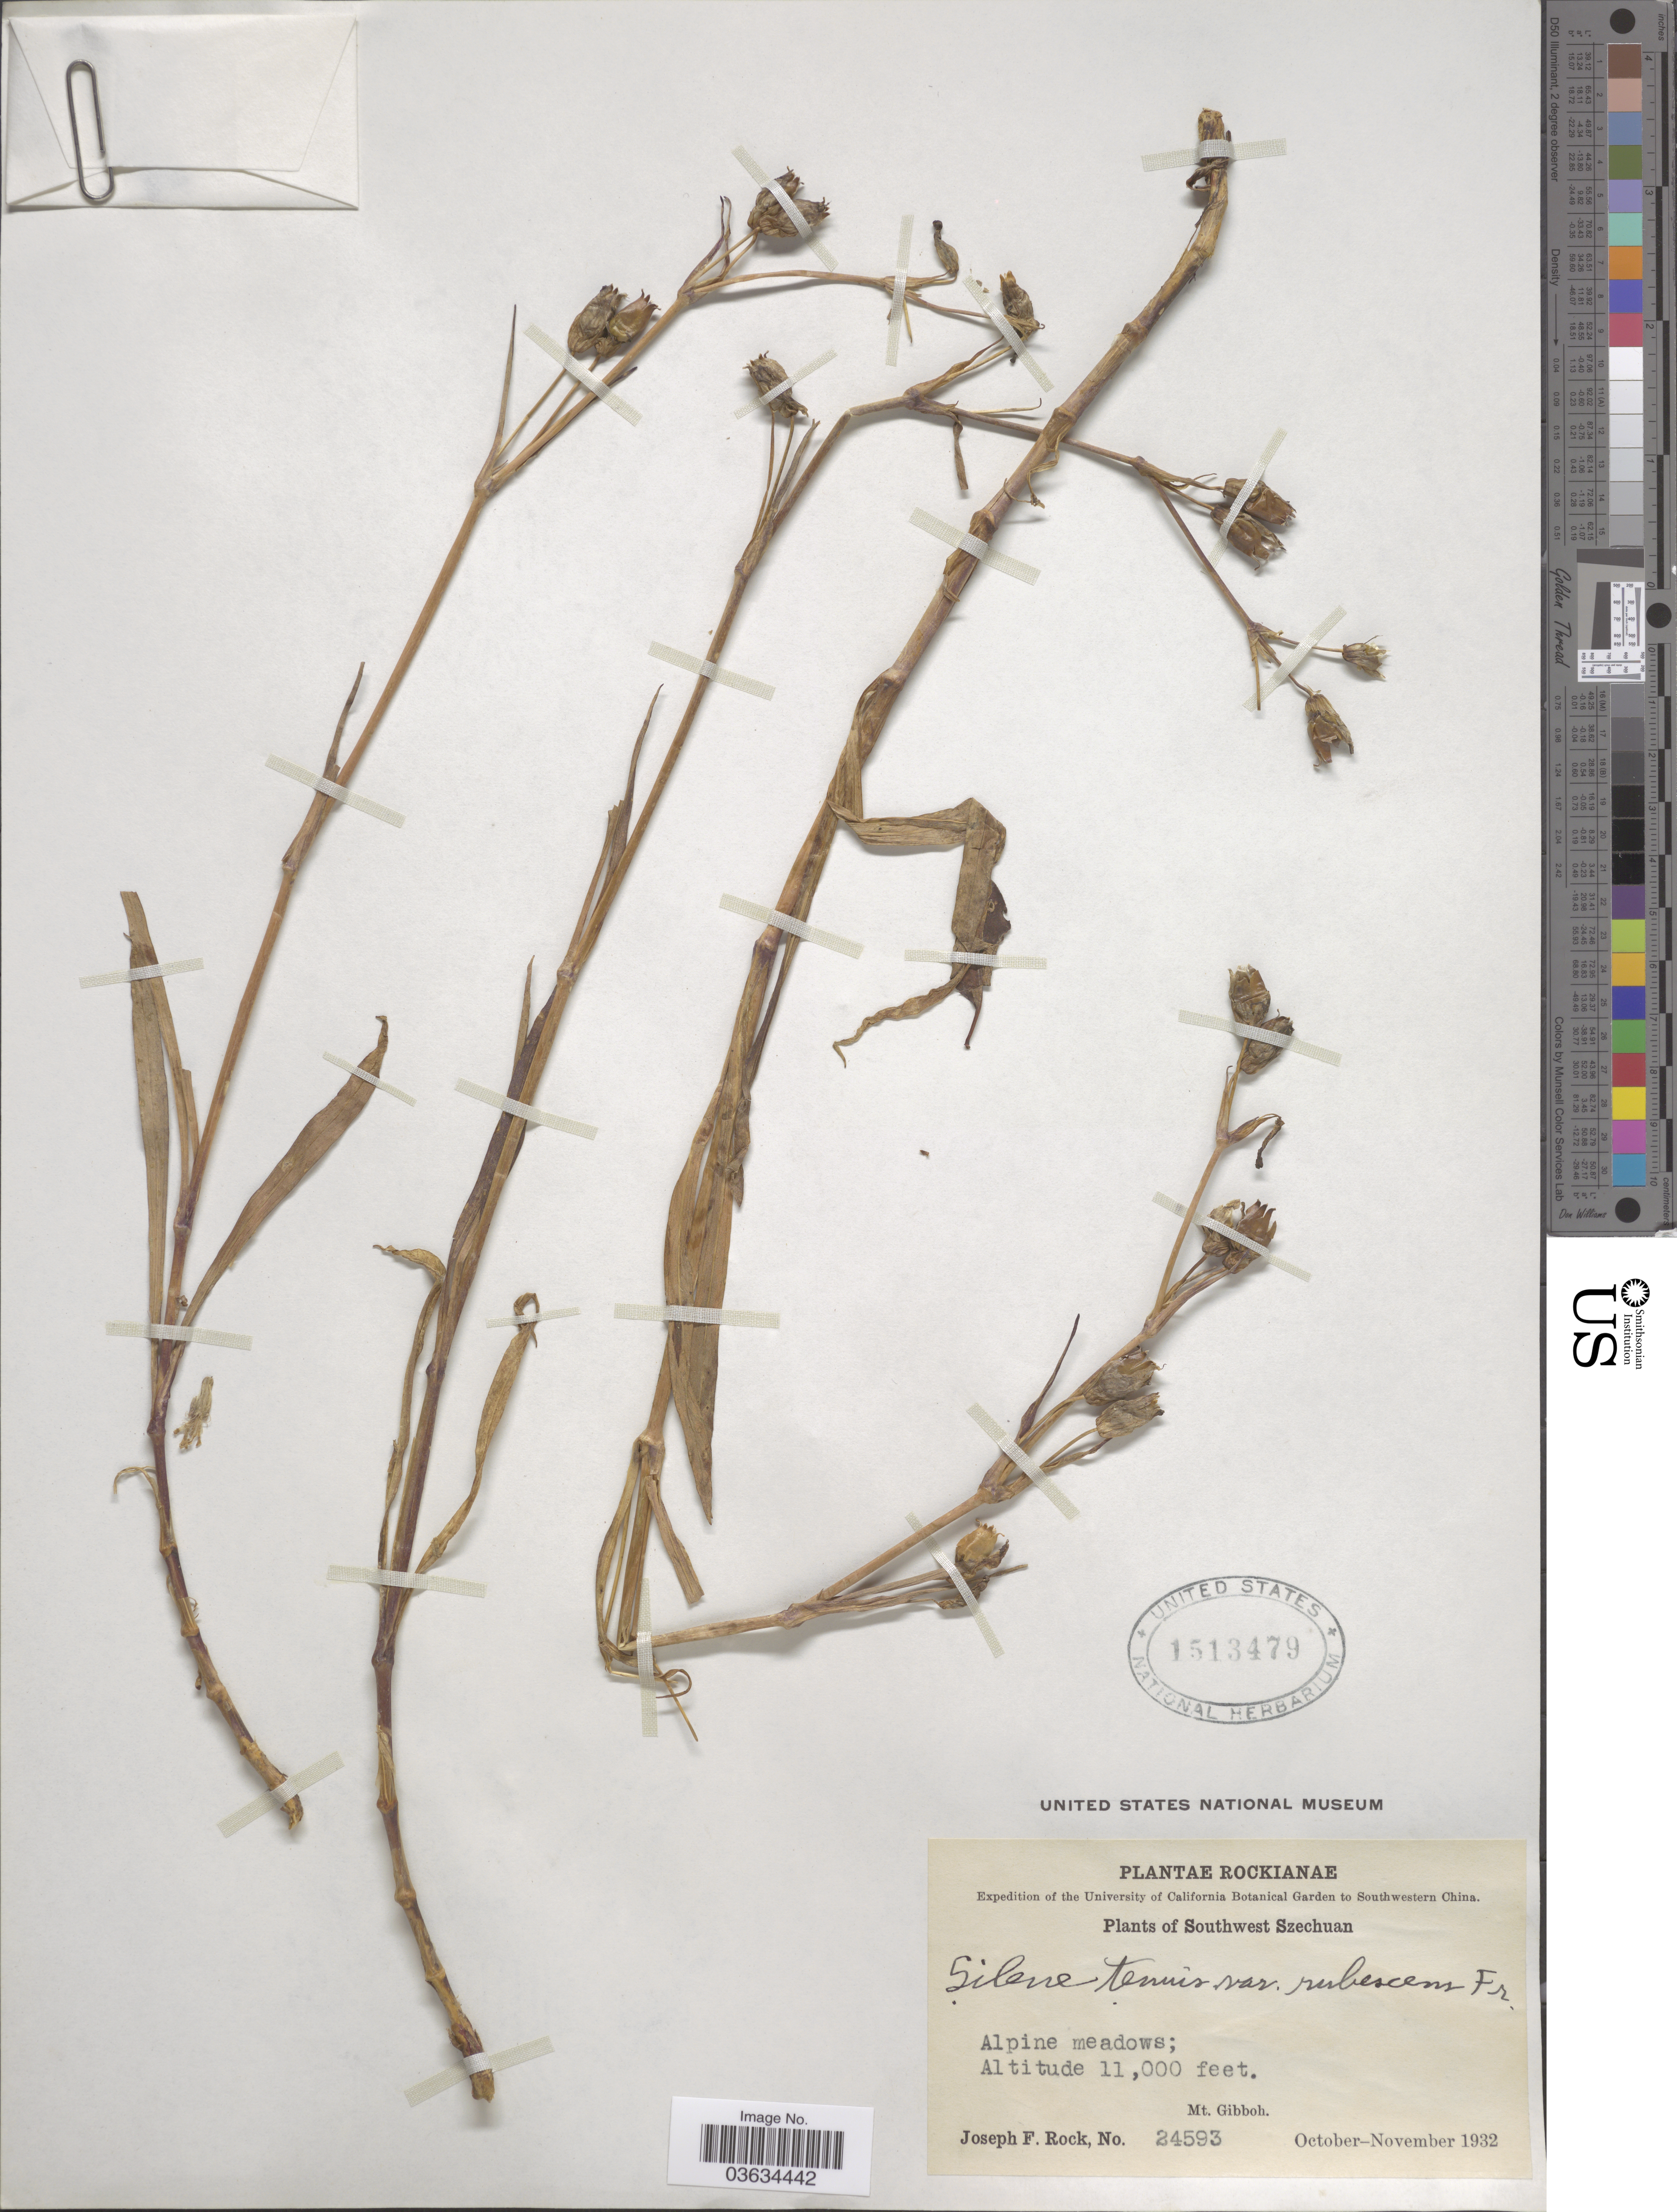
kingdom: Plantae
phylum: Tracheophyta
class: Magnoliopsida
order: Caryophyllales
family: Caryophyllaceae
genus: Silene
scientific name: Silene tenuis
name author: Willd.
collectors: J. F. Rock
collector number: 24593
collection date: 1932-10/1932-11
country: China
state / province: Sichuan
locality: Rockianae. Southwestern China. Southwest Szechuan. Mt. Gibboh.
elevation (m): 3353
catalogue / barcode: US 1513479